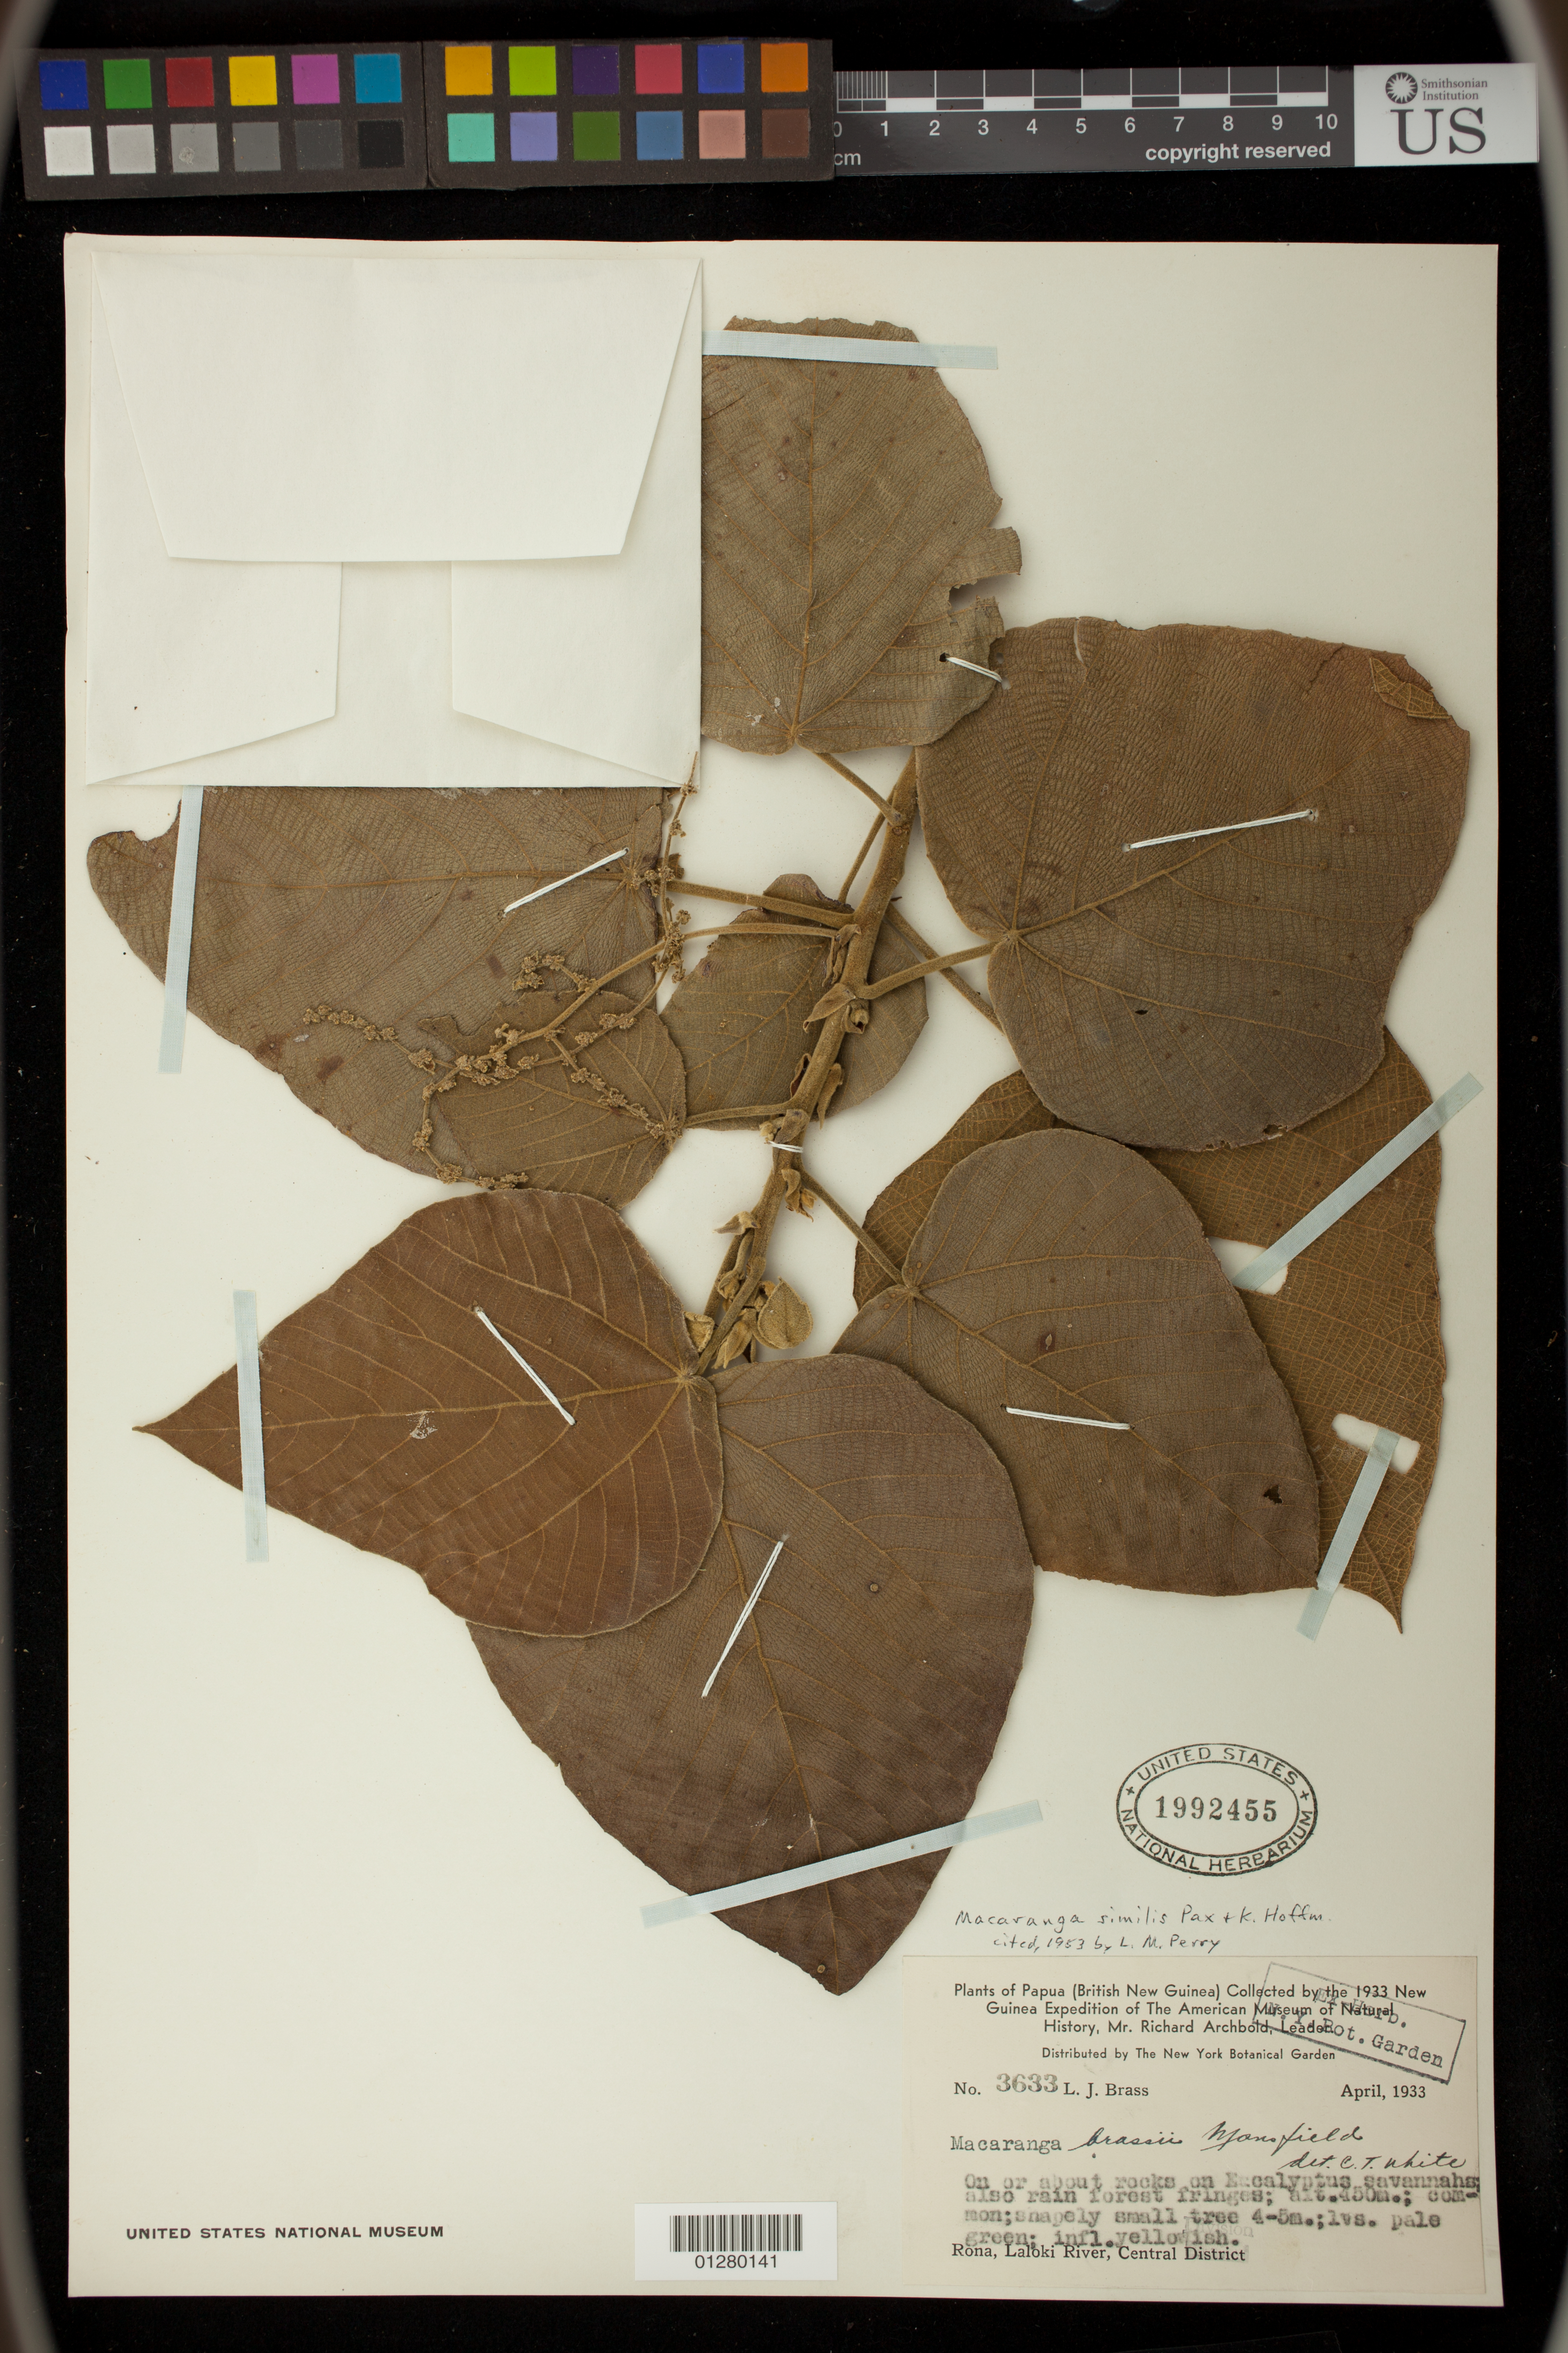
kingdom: Plantae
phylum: Tracheophyta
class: Magnoliopsida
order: Malpighiales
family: Euphorbiaceae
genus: Macaranga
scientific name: Macaranga sterrophylla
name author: L.M. Perry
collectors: L. J. Brass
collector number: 3633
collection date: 1933-04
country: Papua New Guinea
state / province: Central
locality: Rona, Laloki River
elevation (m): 450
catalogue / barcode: US 1992455